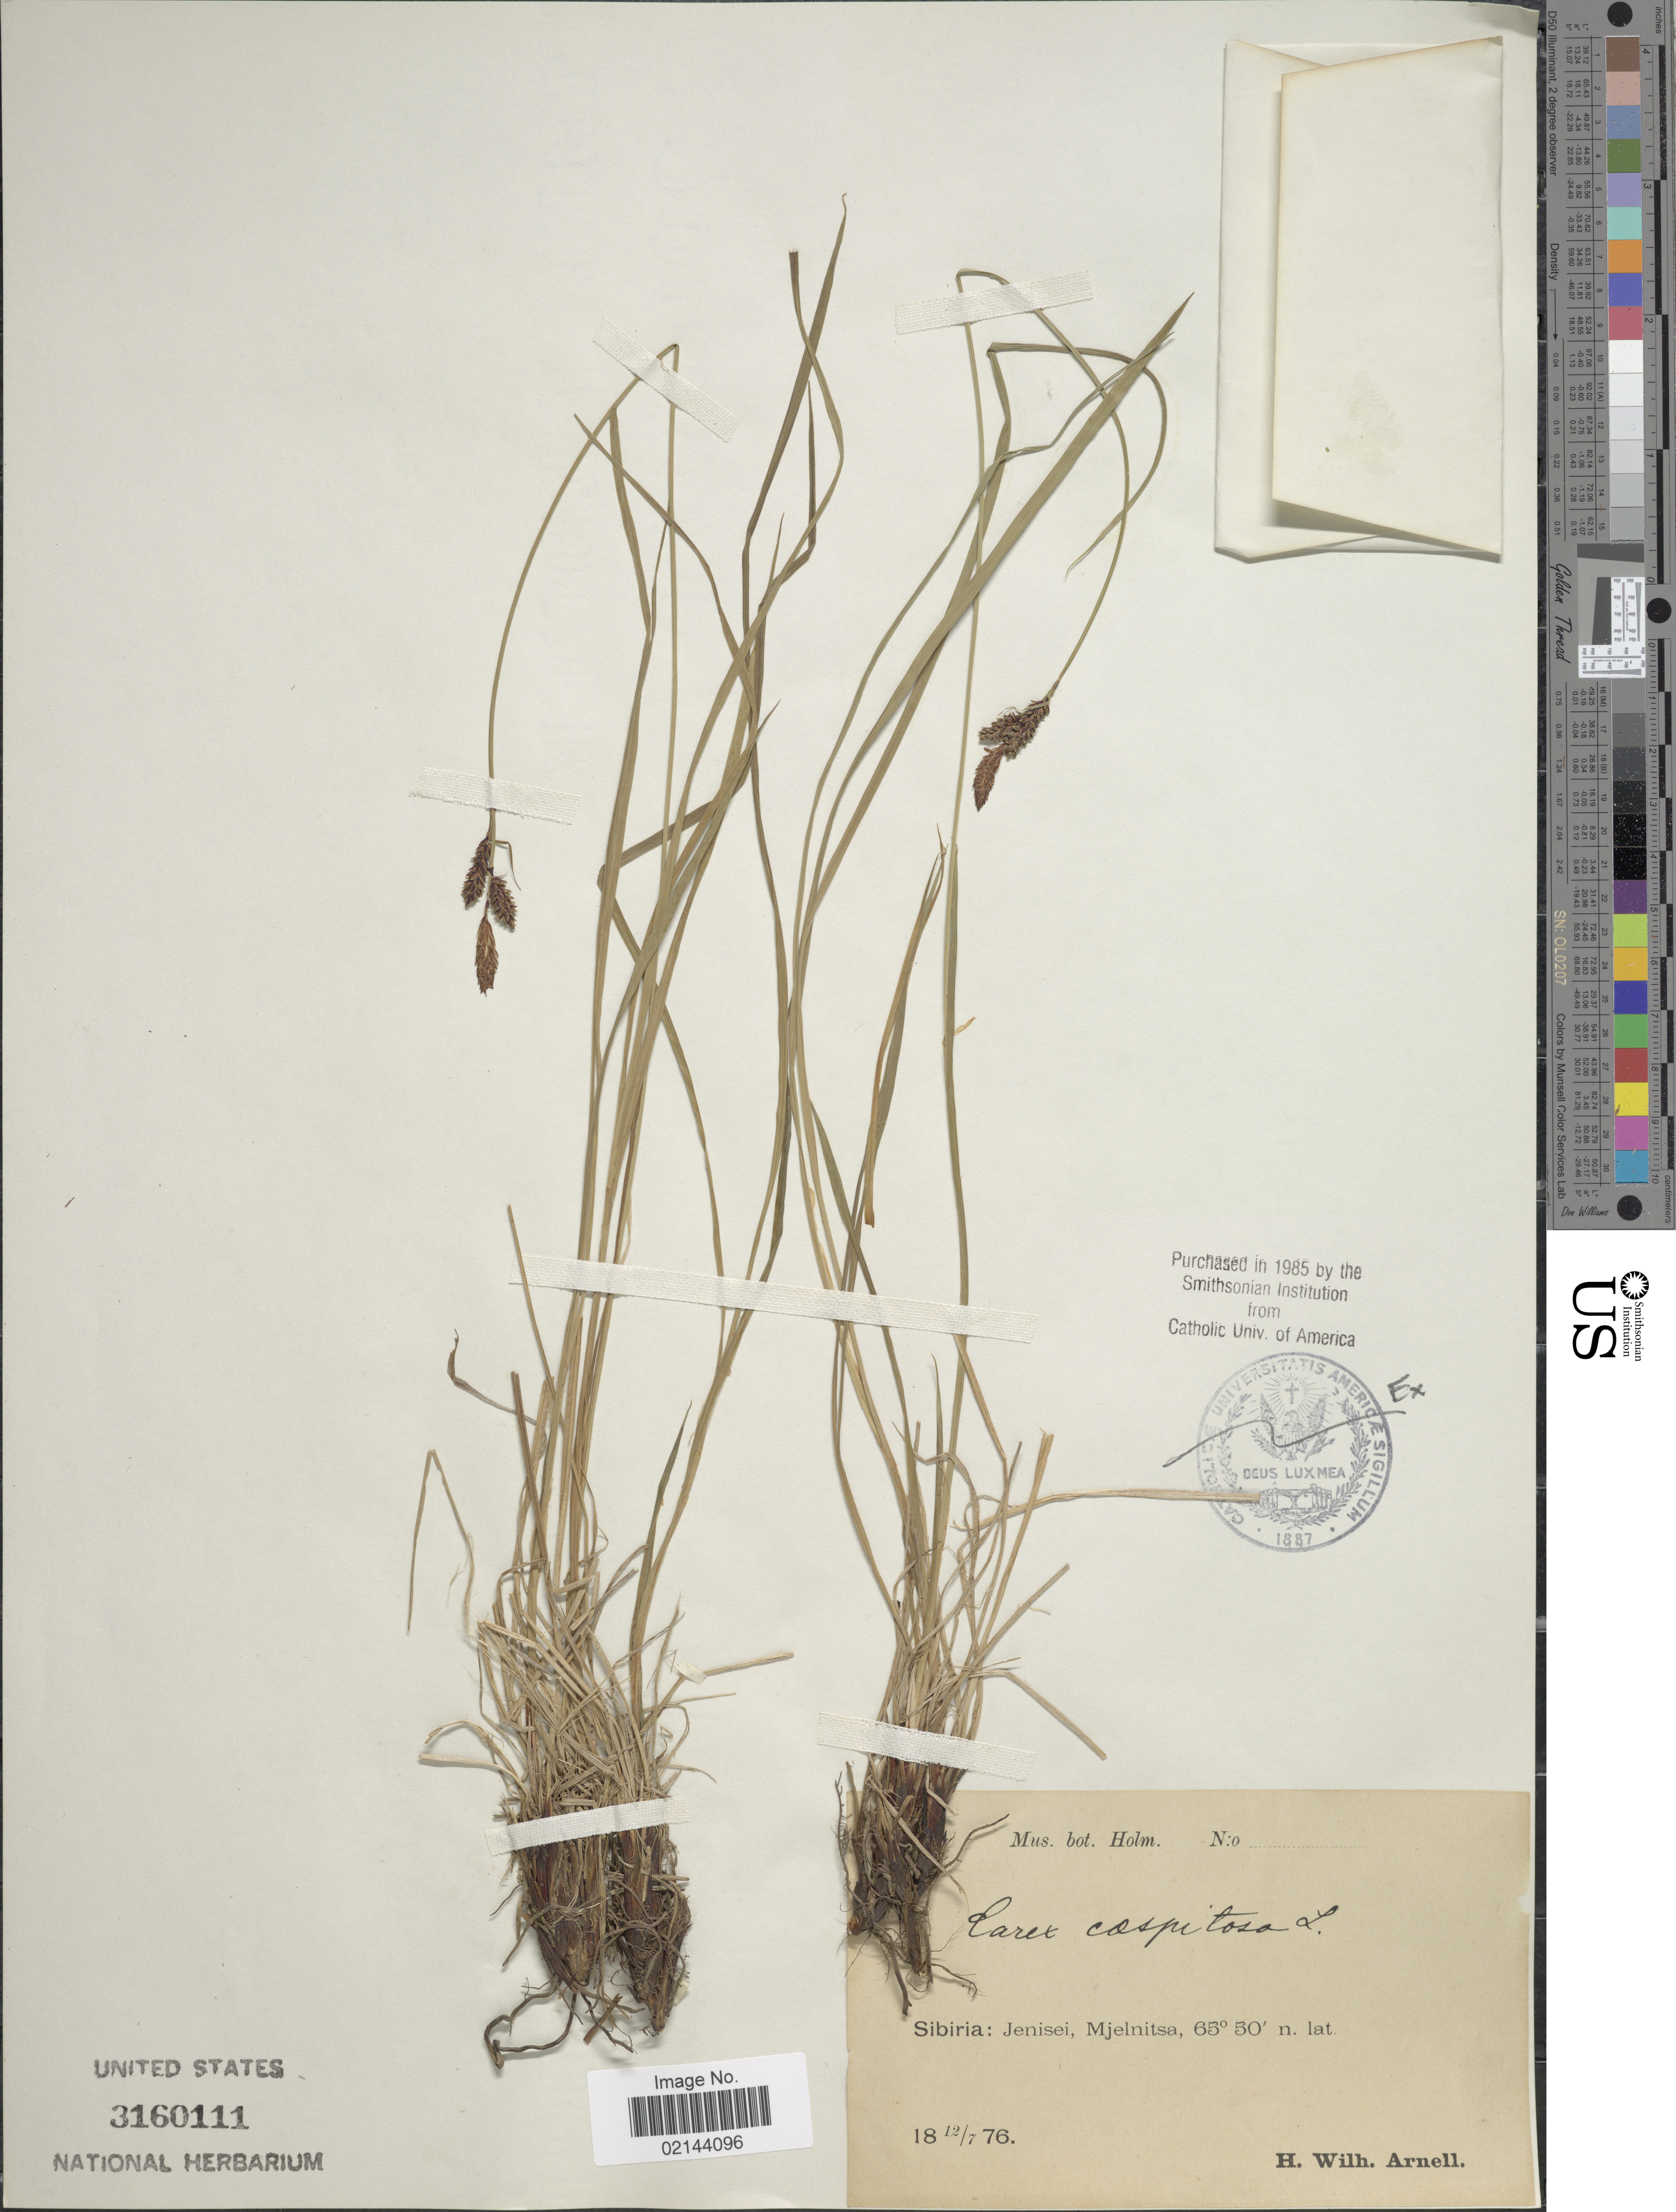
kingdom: Plantae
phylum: Tracheophyta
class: Liliopsida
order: Poales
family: Cyperaceae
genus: Carex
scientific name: Carex cespitosa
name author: L.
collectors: H. W. Arnell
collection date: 1876-07-12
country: Russian Federation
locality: Sibiria: Jenisei, Mjelnitsa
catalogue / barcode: US 3160111